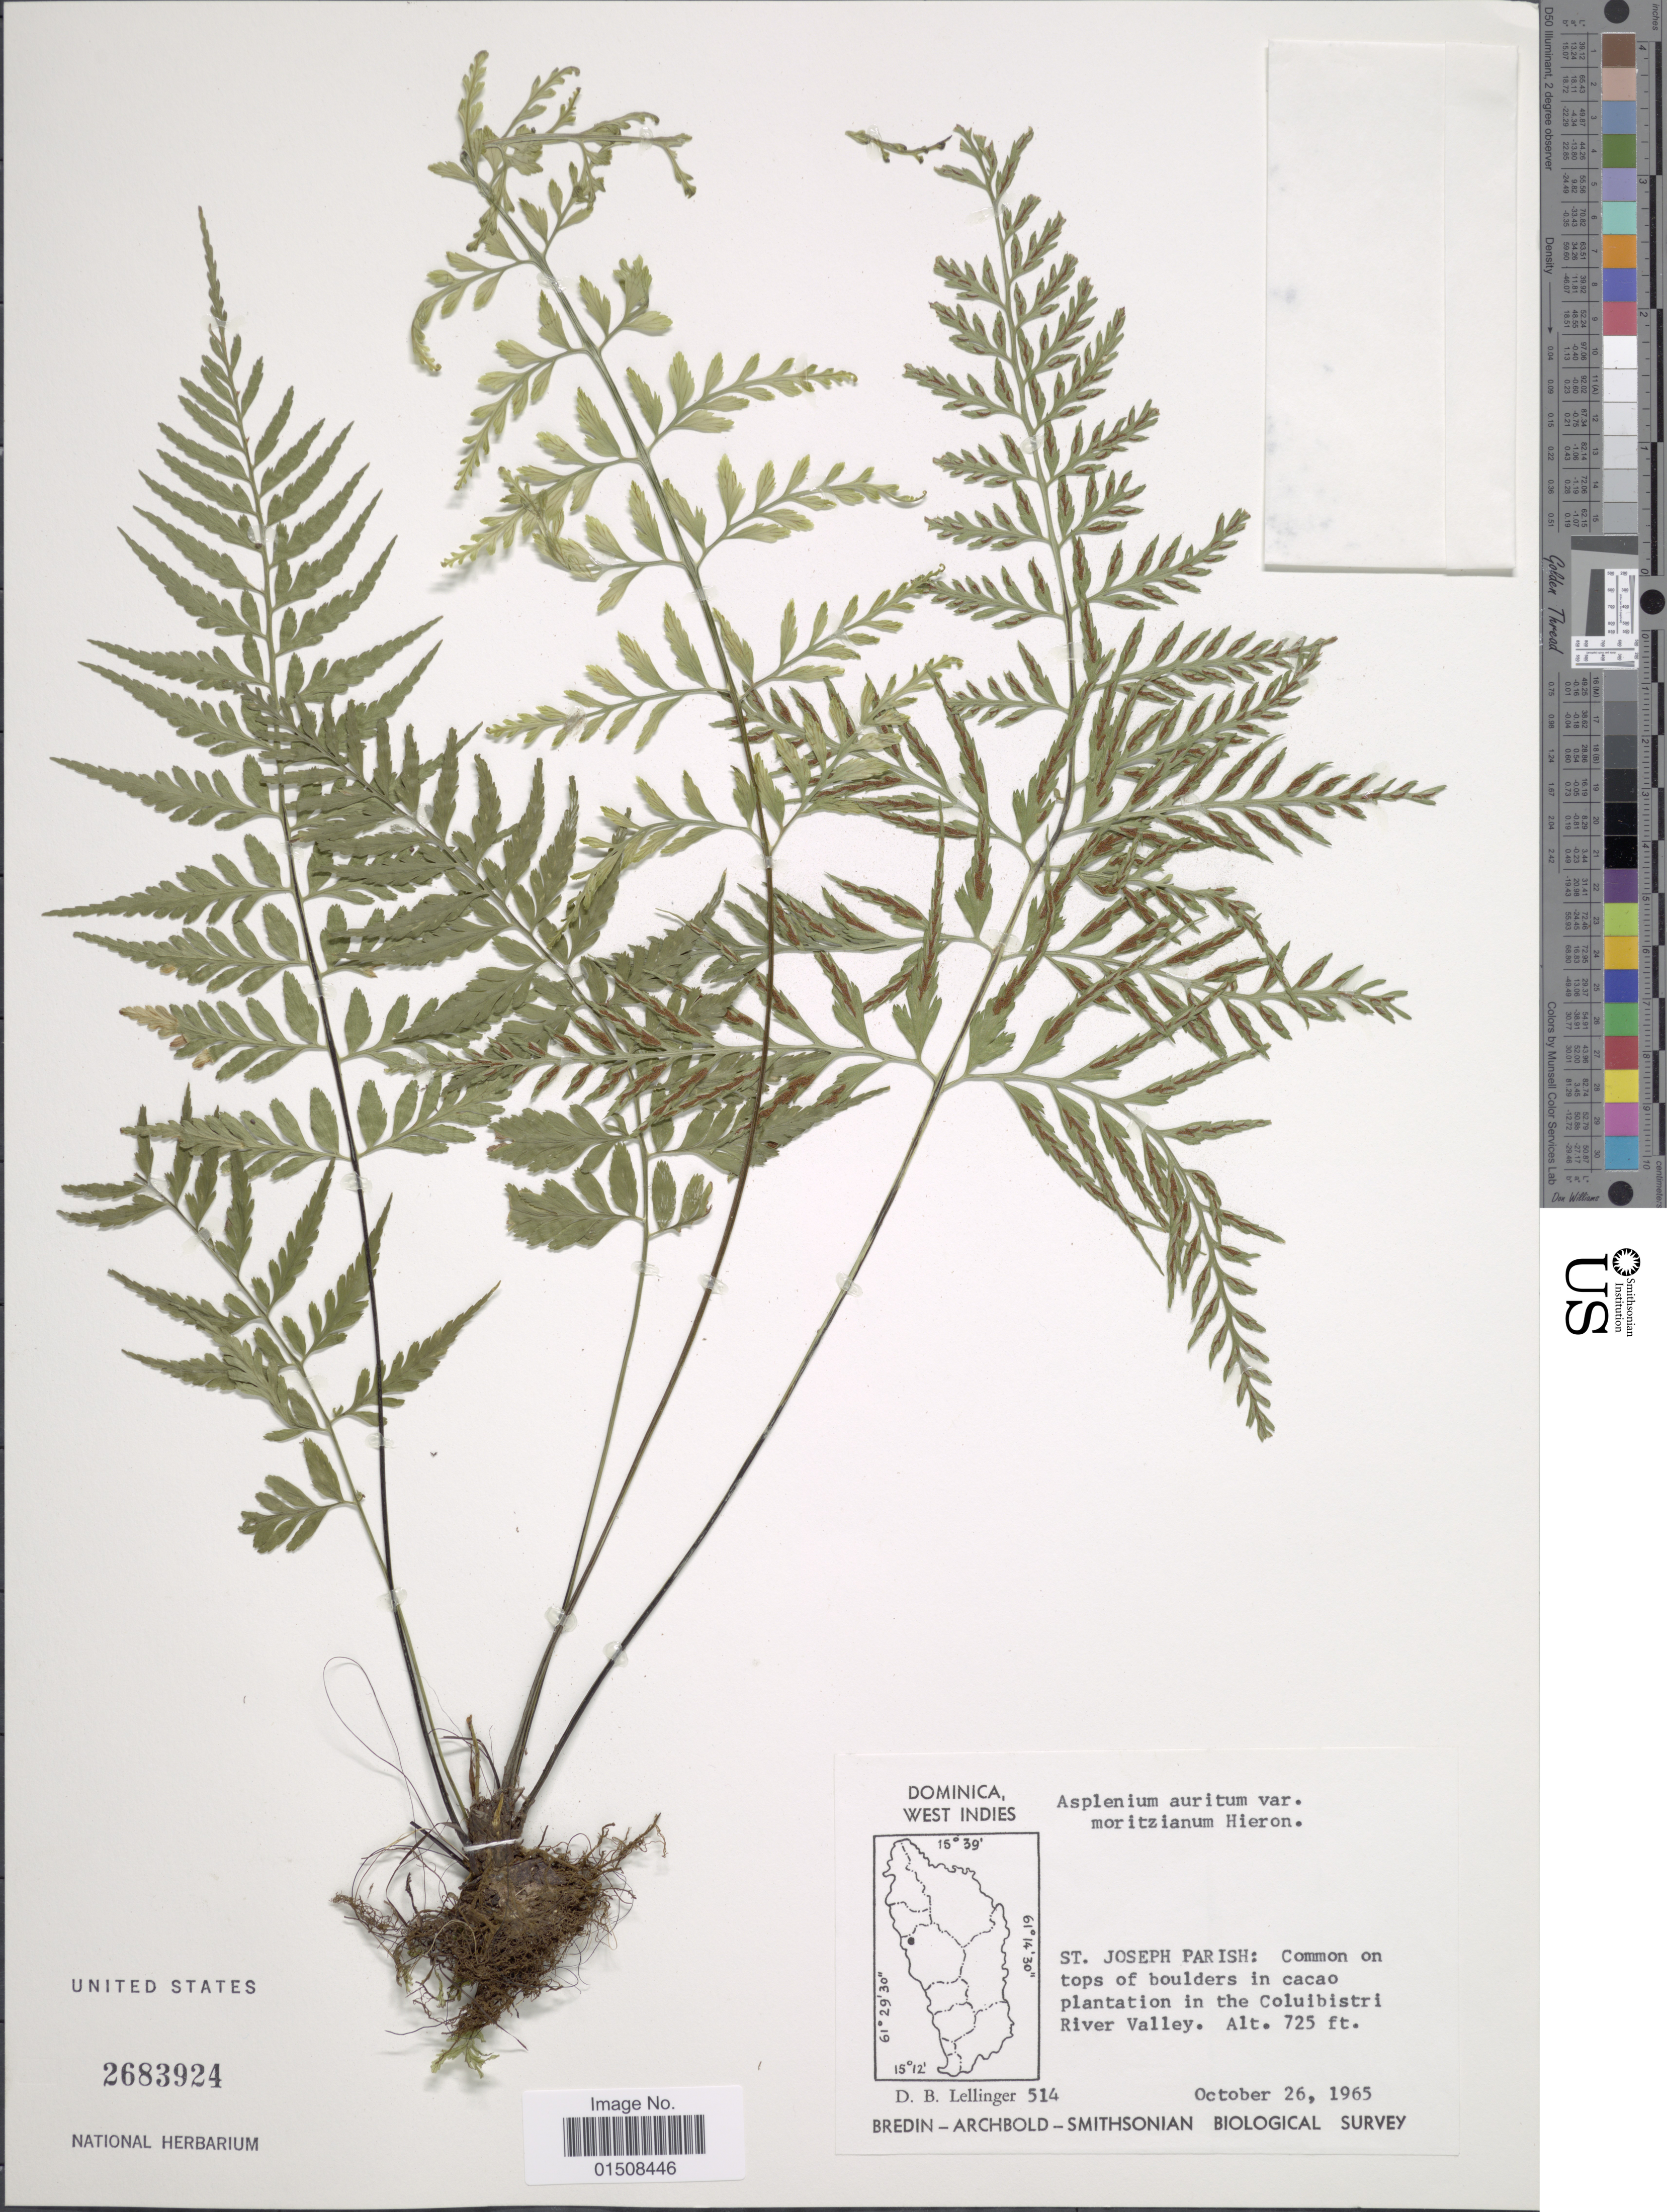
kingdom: Plantae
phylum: Tracheophyta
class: Polypodiopsida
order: Polypodiales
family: Aspleniaceae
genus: Asplenium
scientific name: Asplenium auritum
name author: Sw.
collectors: D. B. Lellinger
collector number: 514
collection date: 1965-10-26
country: Dominica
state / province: St. Joseph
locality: Common on tops of boulders in cacao pplantation in the Coluibistri River Valley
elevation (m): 221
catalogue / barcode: US 2683924